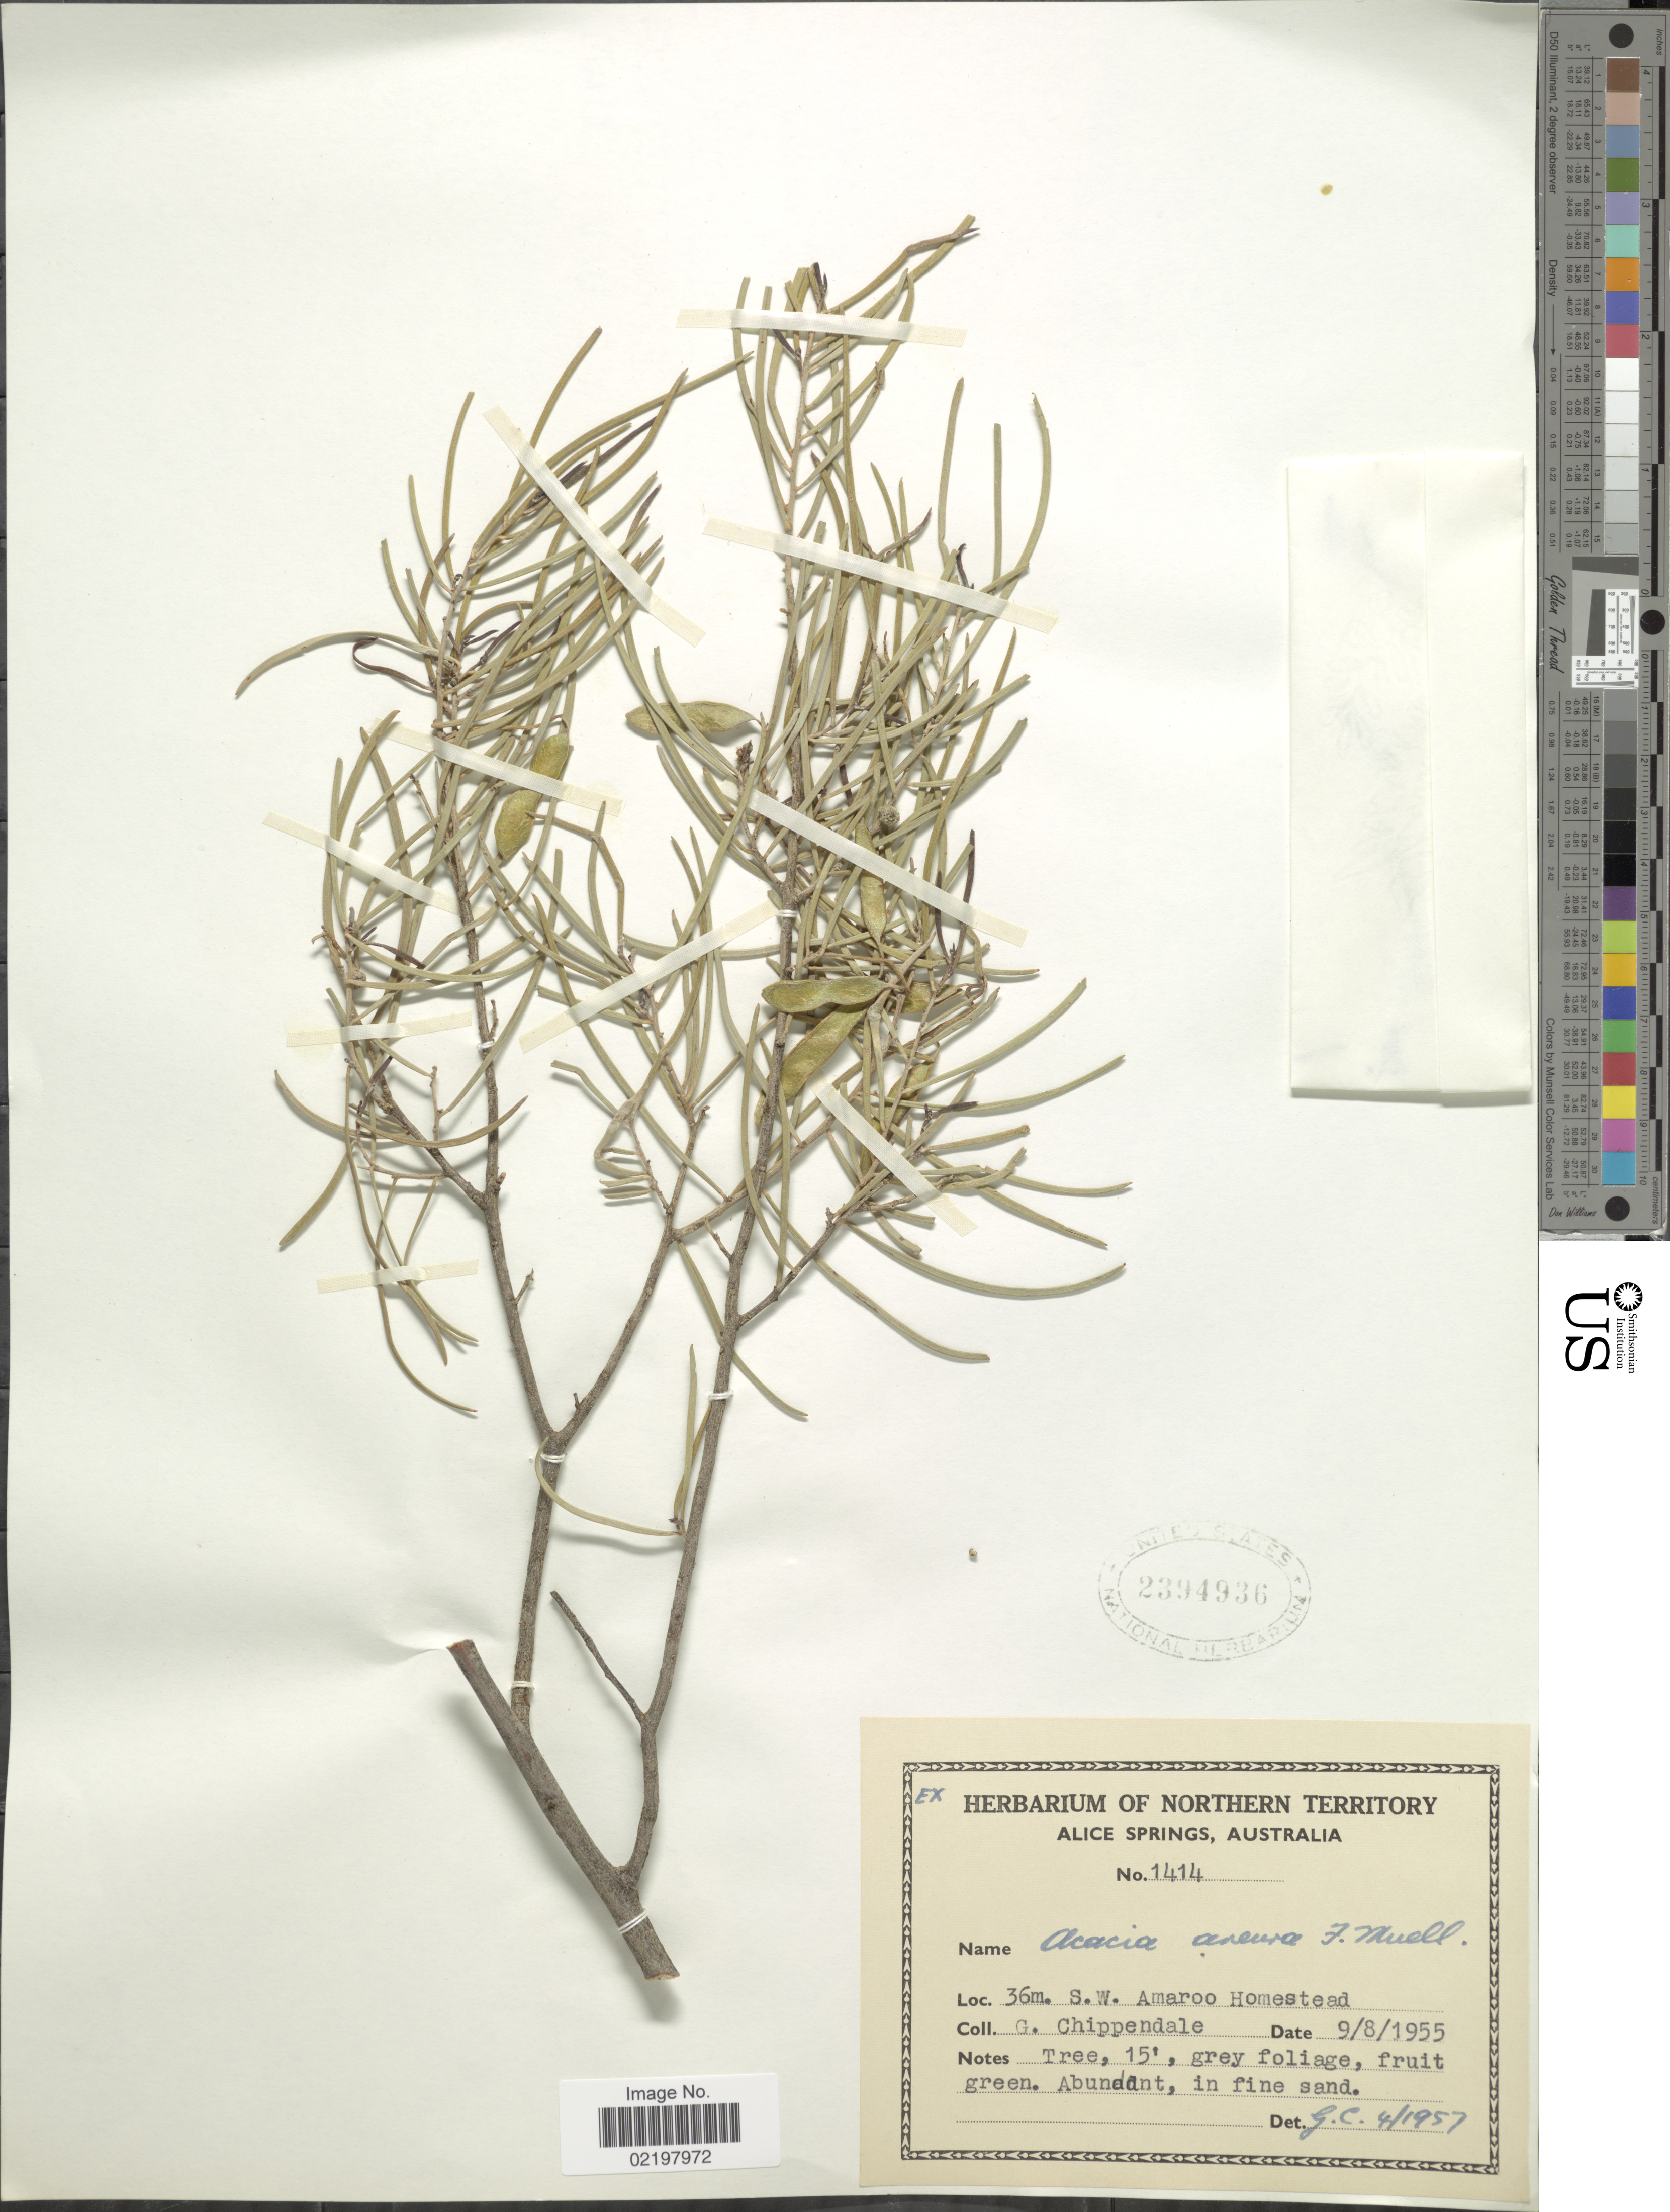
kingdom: Plantae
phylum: Tracheophyta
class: Magnoliopsida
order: Fabales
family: Fabaceae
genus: Acacia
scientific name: Acacia aneura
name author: F. Muell. ex Benth.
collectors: G. Chippendale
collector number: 1414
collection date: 1955-08-09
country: Australia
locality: Alice Springs, Australia, 36 m. S.W. Amaroo Homestead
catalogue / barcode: US 2394936